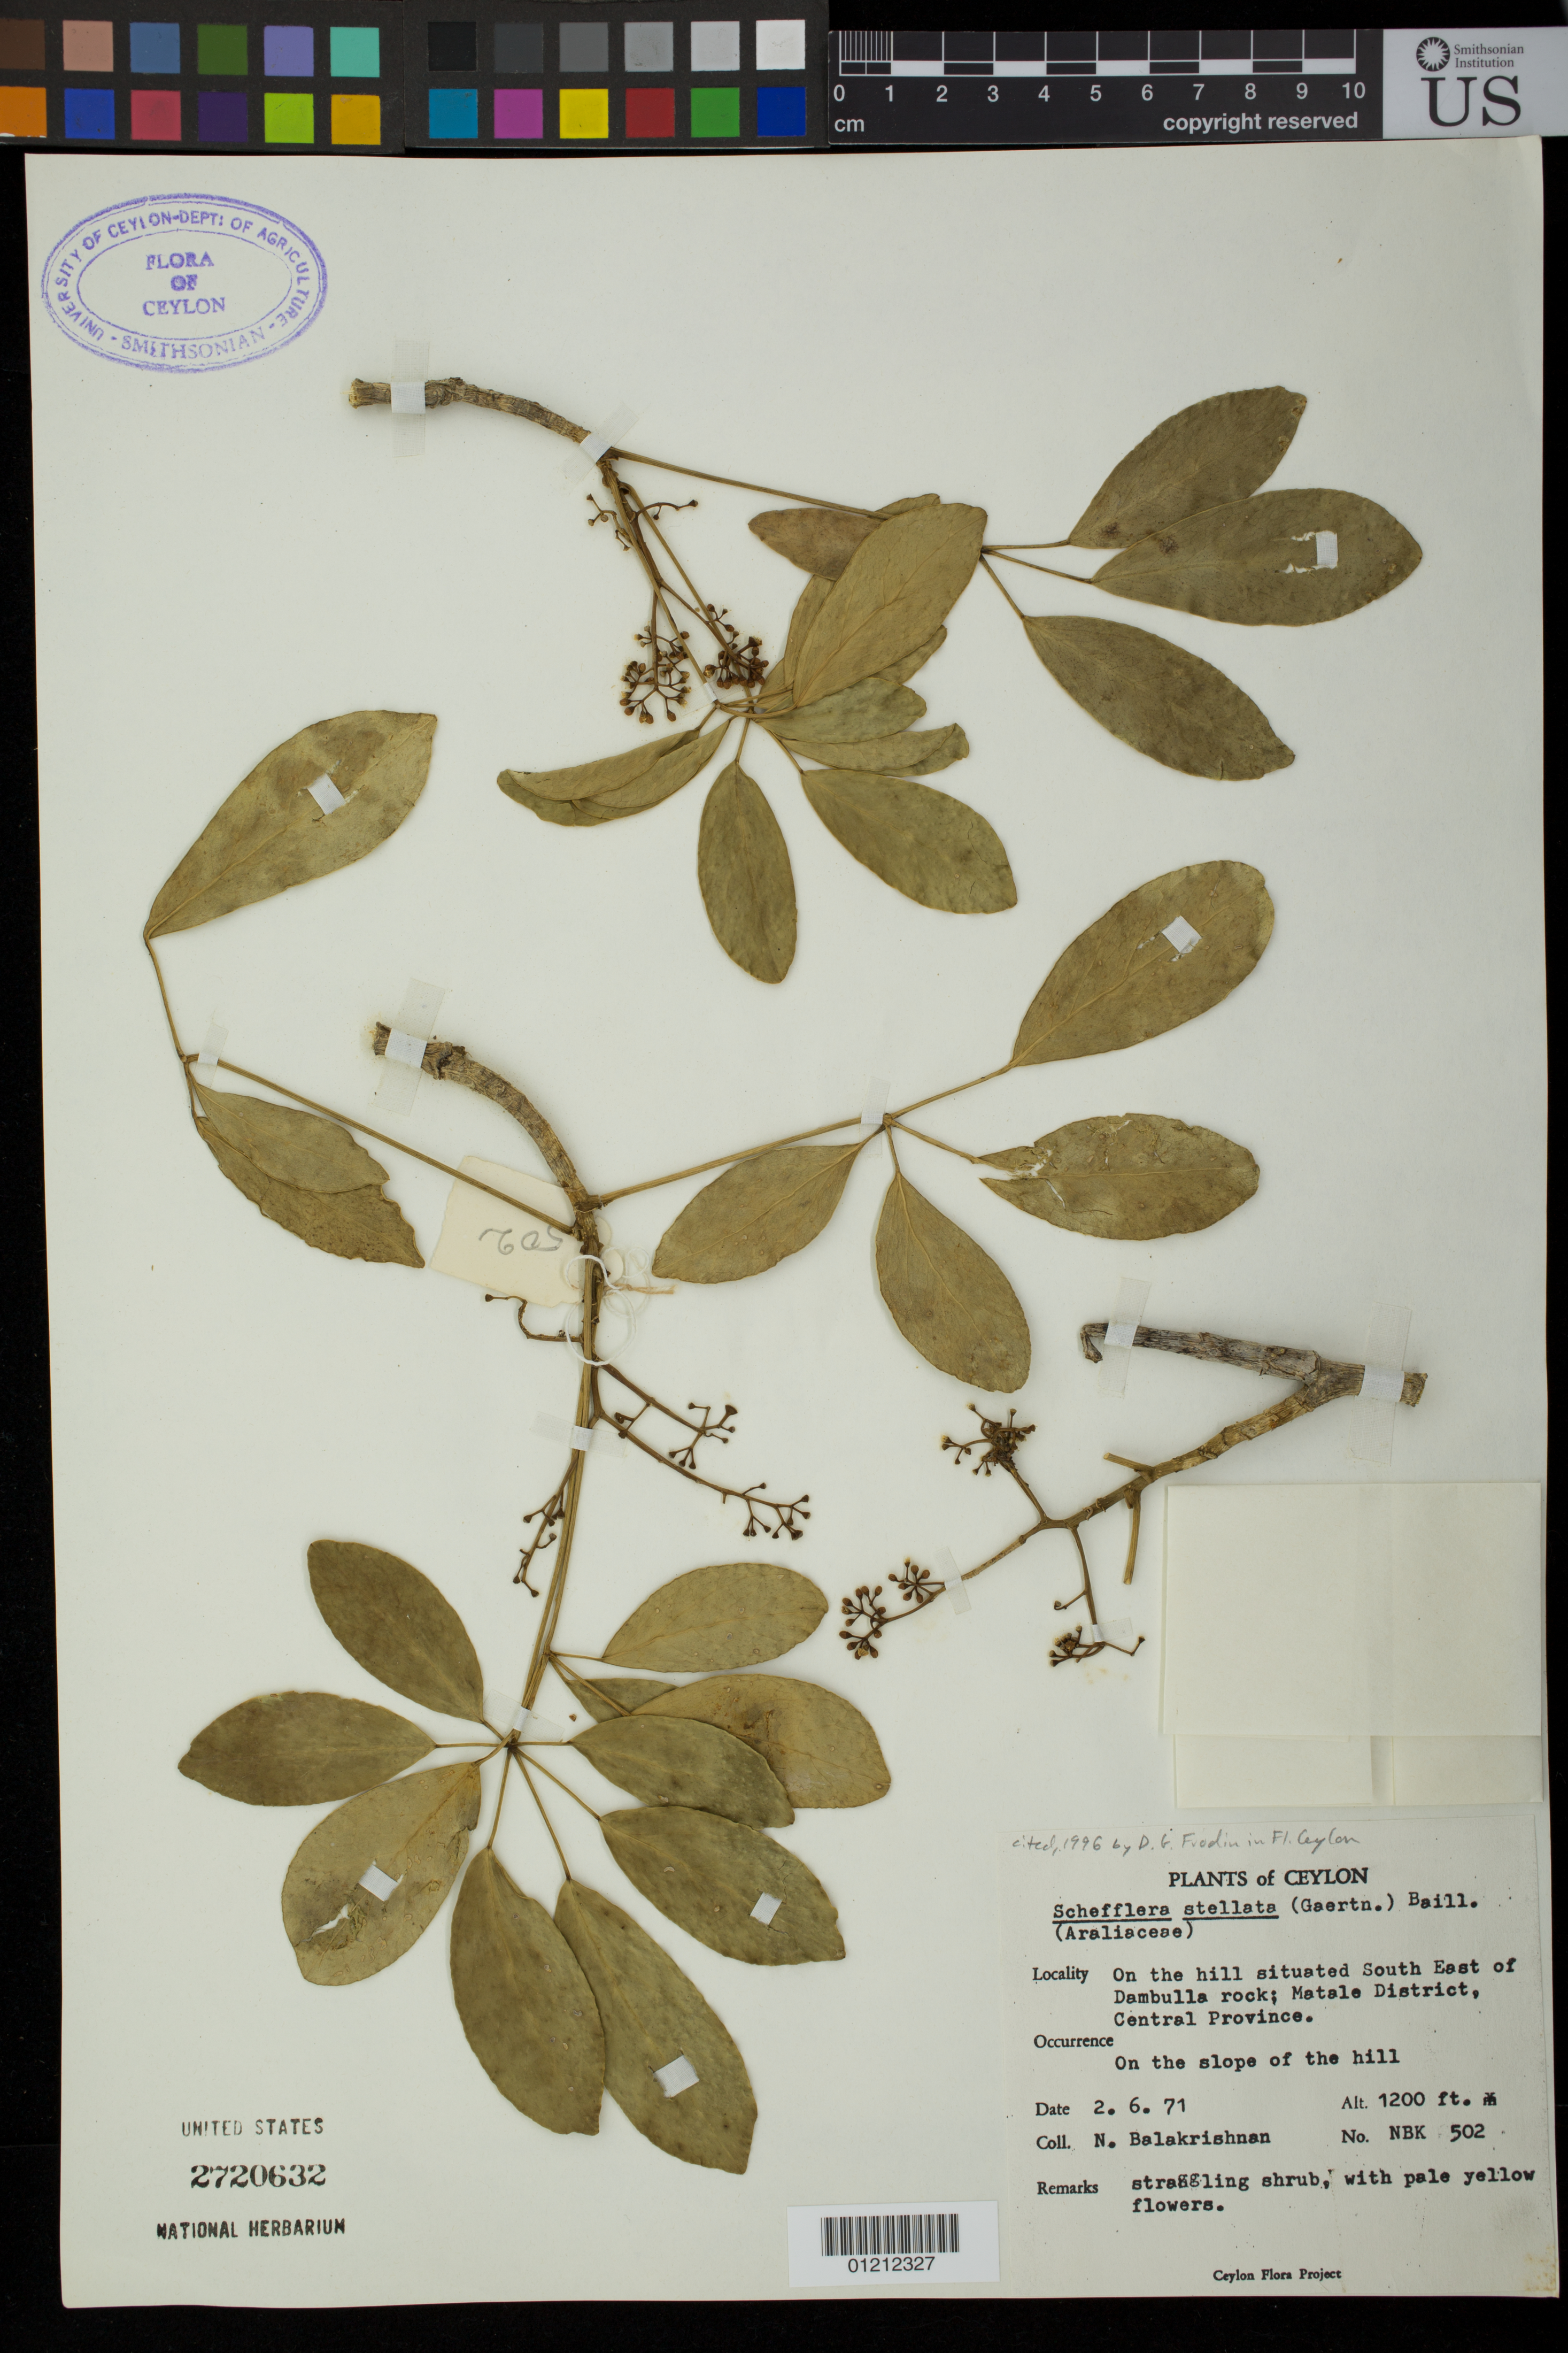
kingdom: Plantae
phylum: Tracheophyta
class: Magnoliopsida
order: Apiales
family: Araliaceae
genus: Schefflera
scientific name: Schefflera stellata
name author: (Gaertn.) Baill.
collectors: N. Balakrishnan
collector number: NBK 502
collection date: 1971-06-02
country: Sri Lanka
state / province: Central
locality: Ceylon. On the slope of the hill situated South East of Dambulla rock; Metale District.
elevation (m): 366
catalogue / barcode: US 2720632